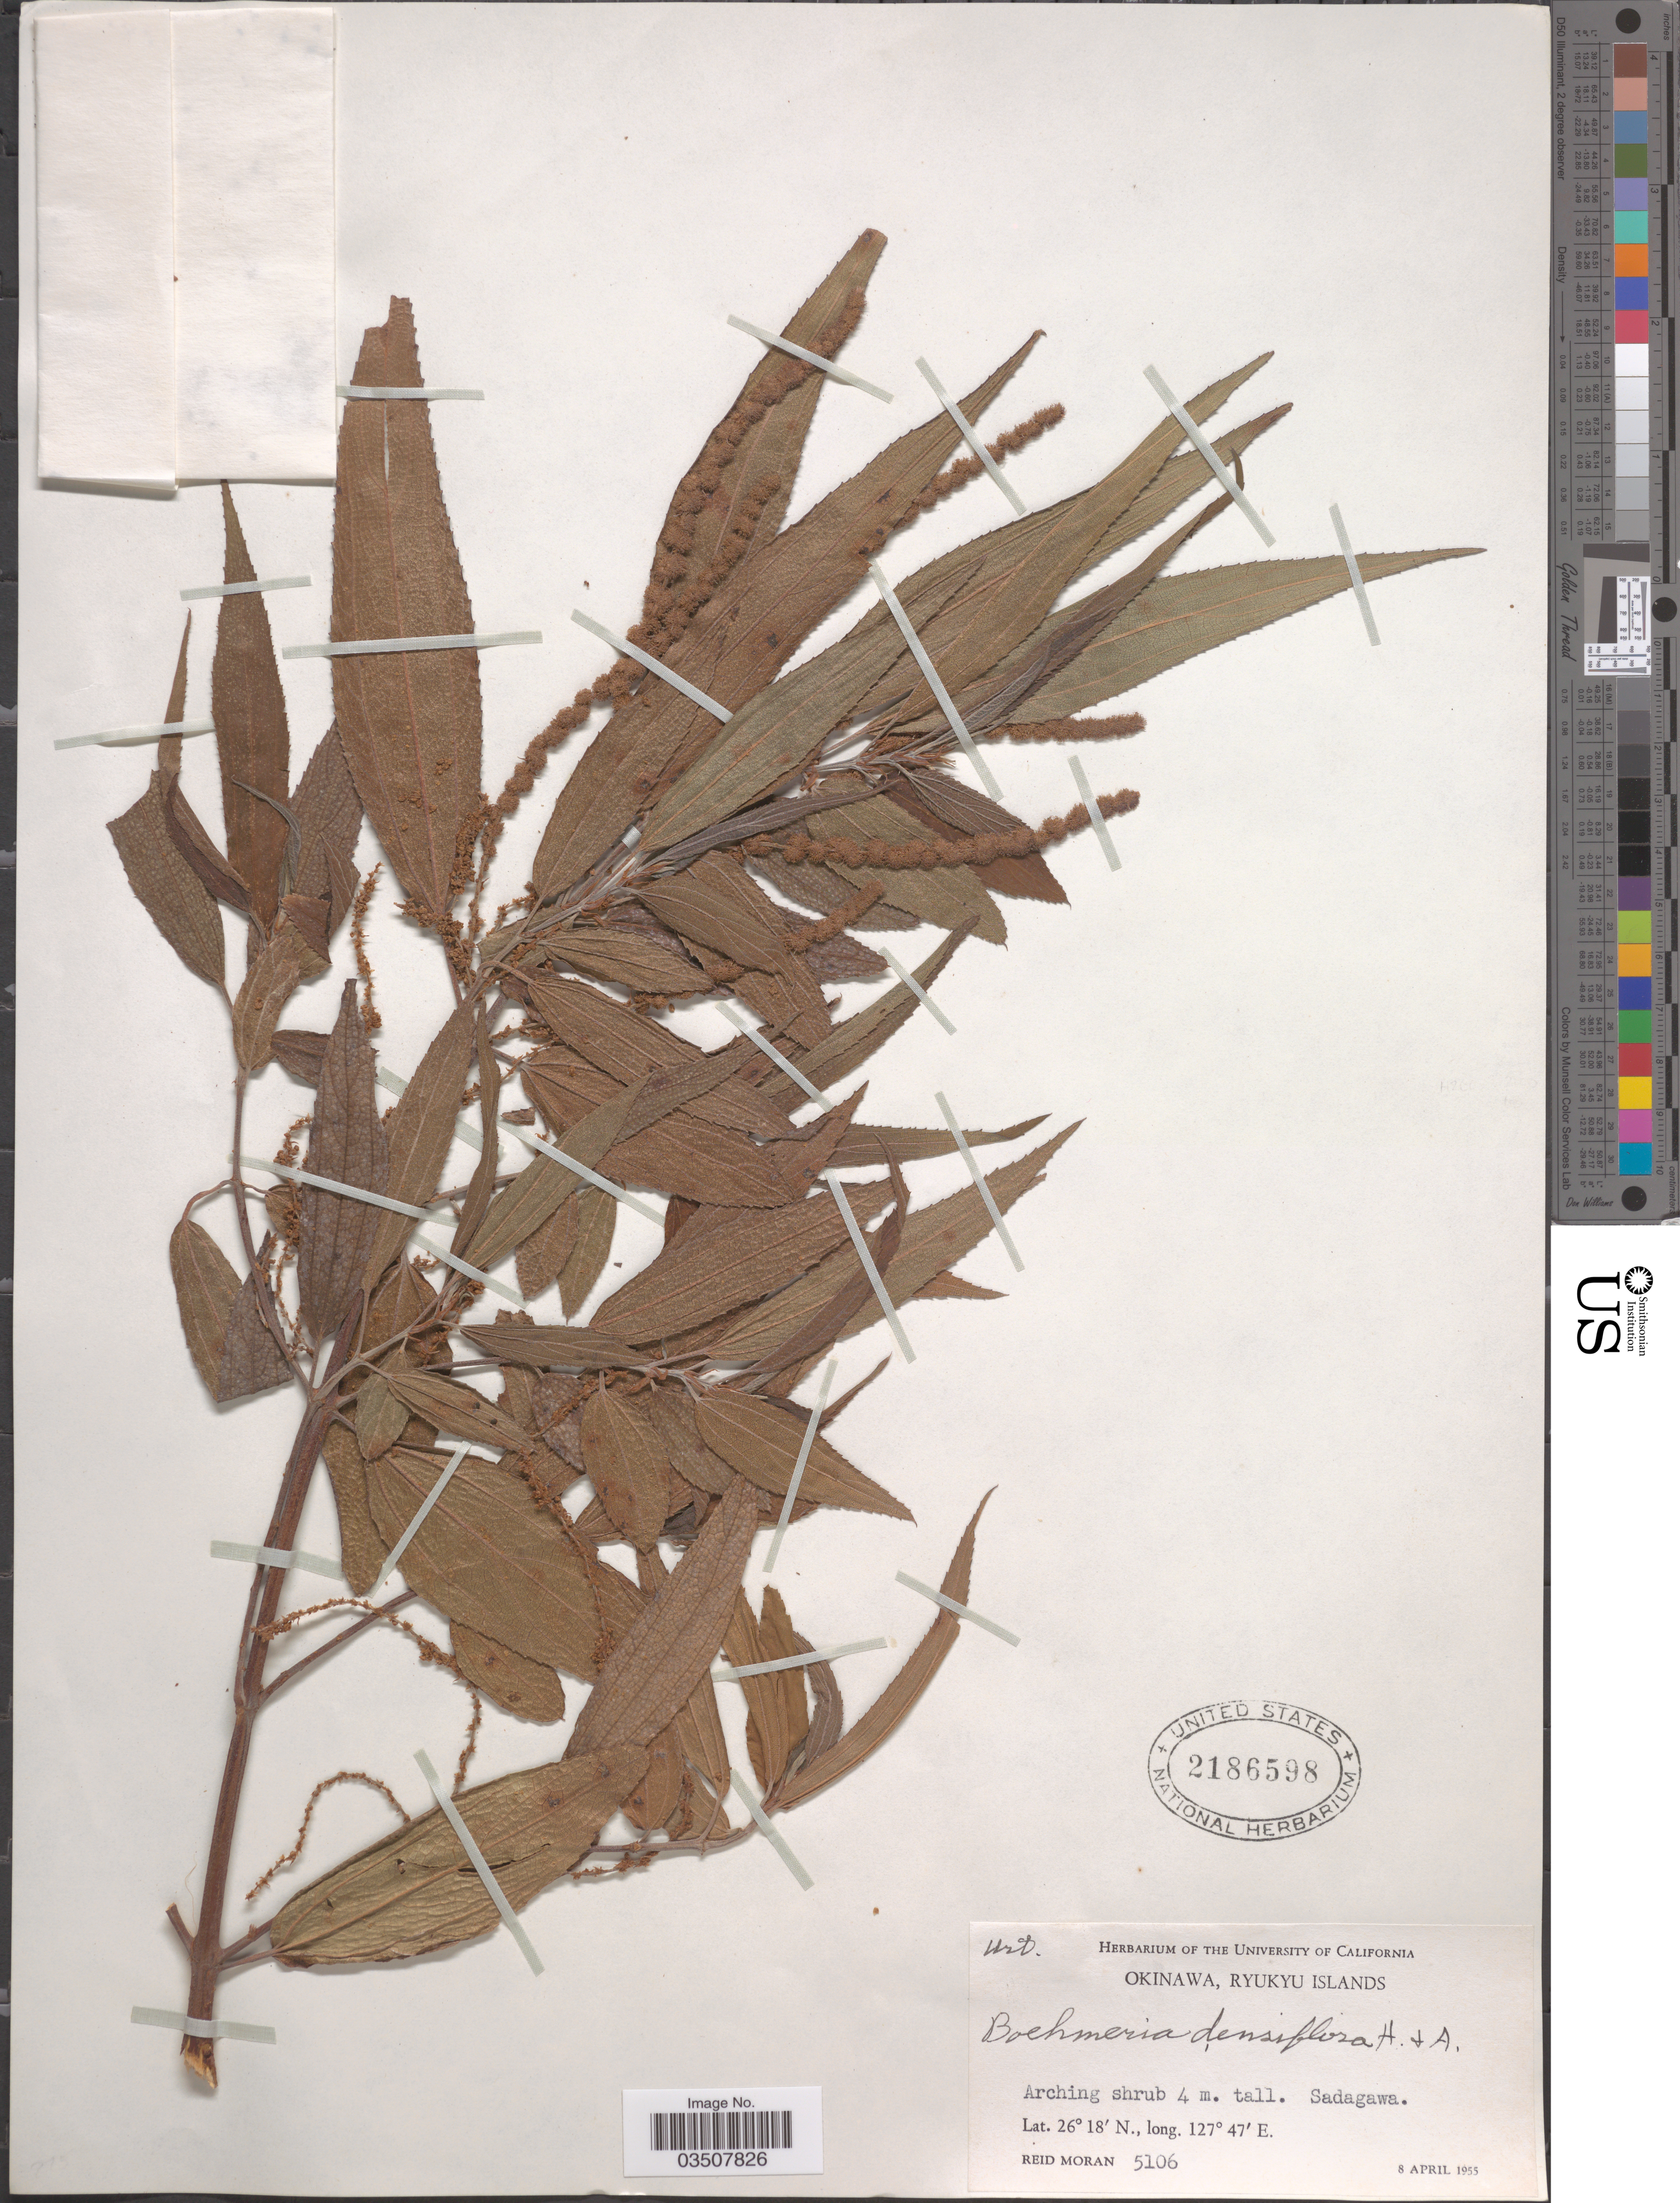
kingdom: Plantae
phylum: Tracheophyta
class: Magnoliopsida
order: Rosales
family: Urticaceae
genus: Boehmeria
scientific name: Boehmeria densiflora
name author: Hook. & Arn.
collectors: R. Moran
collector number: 5106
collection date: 1955-04-08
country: Japan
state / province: Okinawa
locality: Ryukyu Islands. Sadagawa.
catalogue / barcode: US 2186598